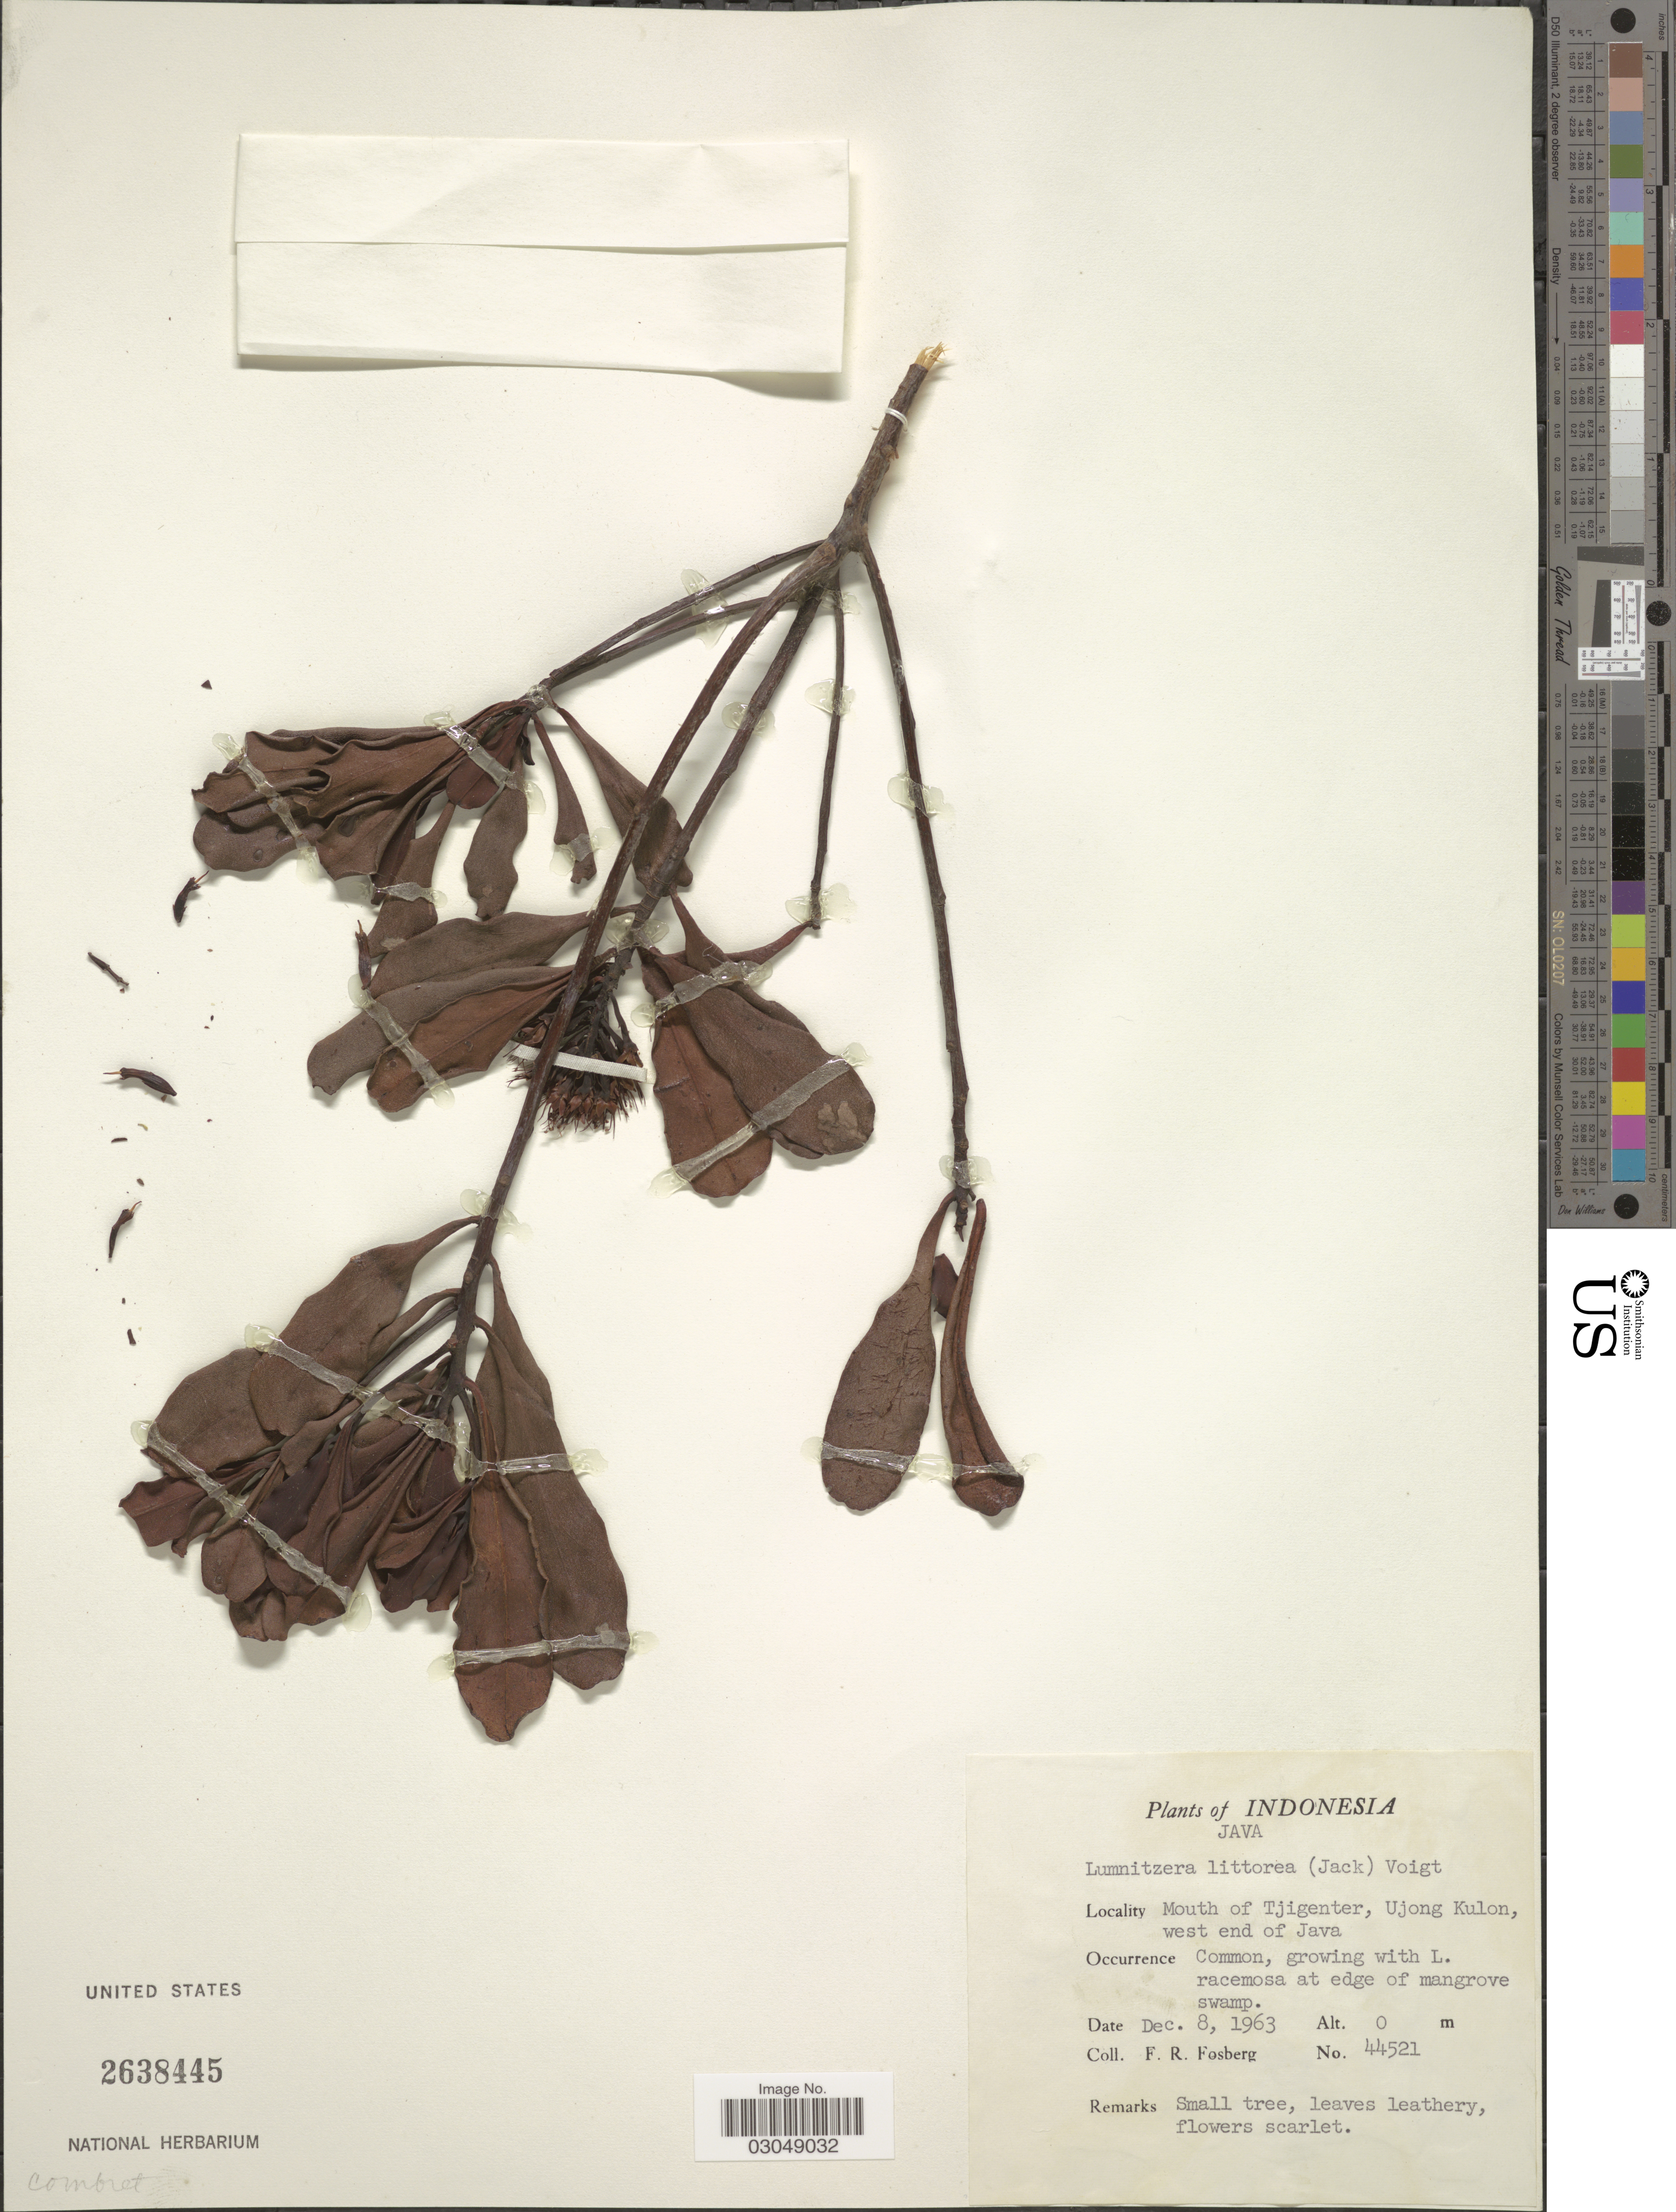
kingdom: Plantae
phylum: Tracheophyta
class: Magnoliopsida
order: Myrtales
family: Combretaceae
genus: Lumnitzera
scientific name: Lumnitzera littorea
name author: (Jack) Voight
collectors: F. R. Fosberg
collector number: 44521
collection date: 1963-12-08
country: Indonesia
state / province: Java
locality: Mouth of Tjigenter, Ujong Kulon, west end of Java.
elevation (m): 0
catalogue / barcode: US 2638445